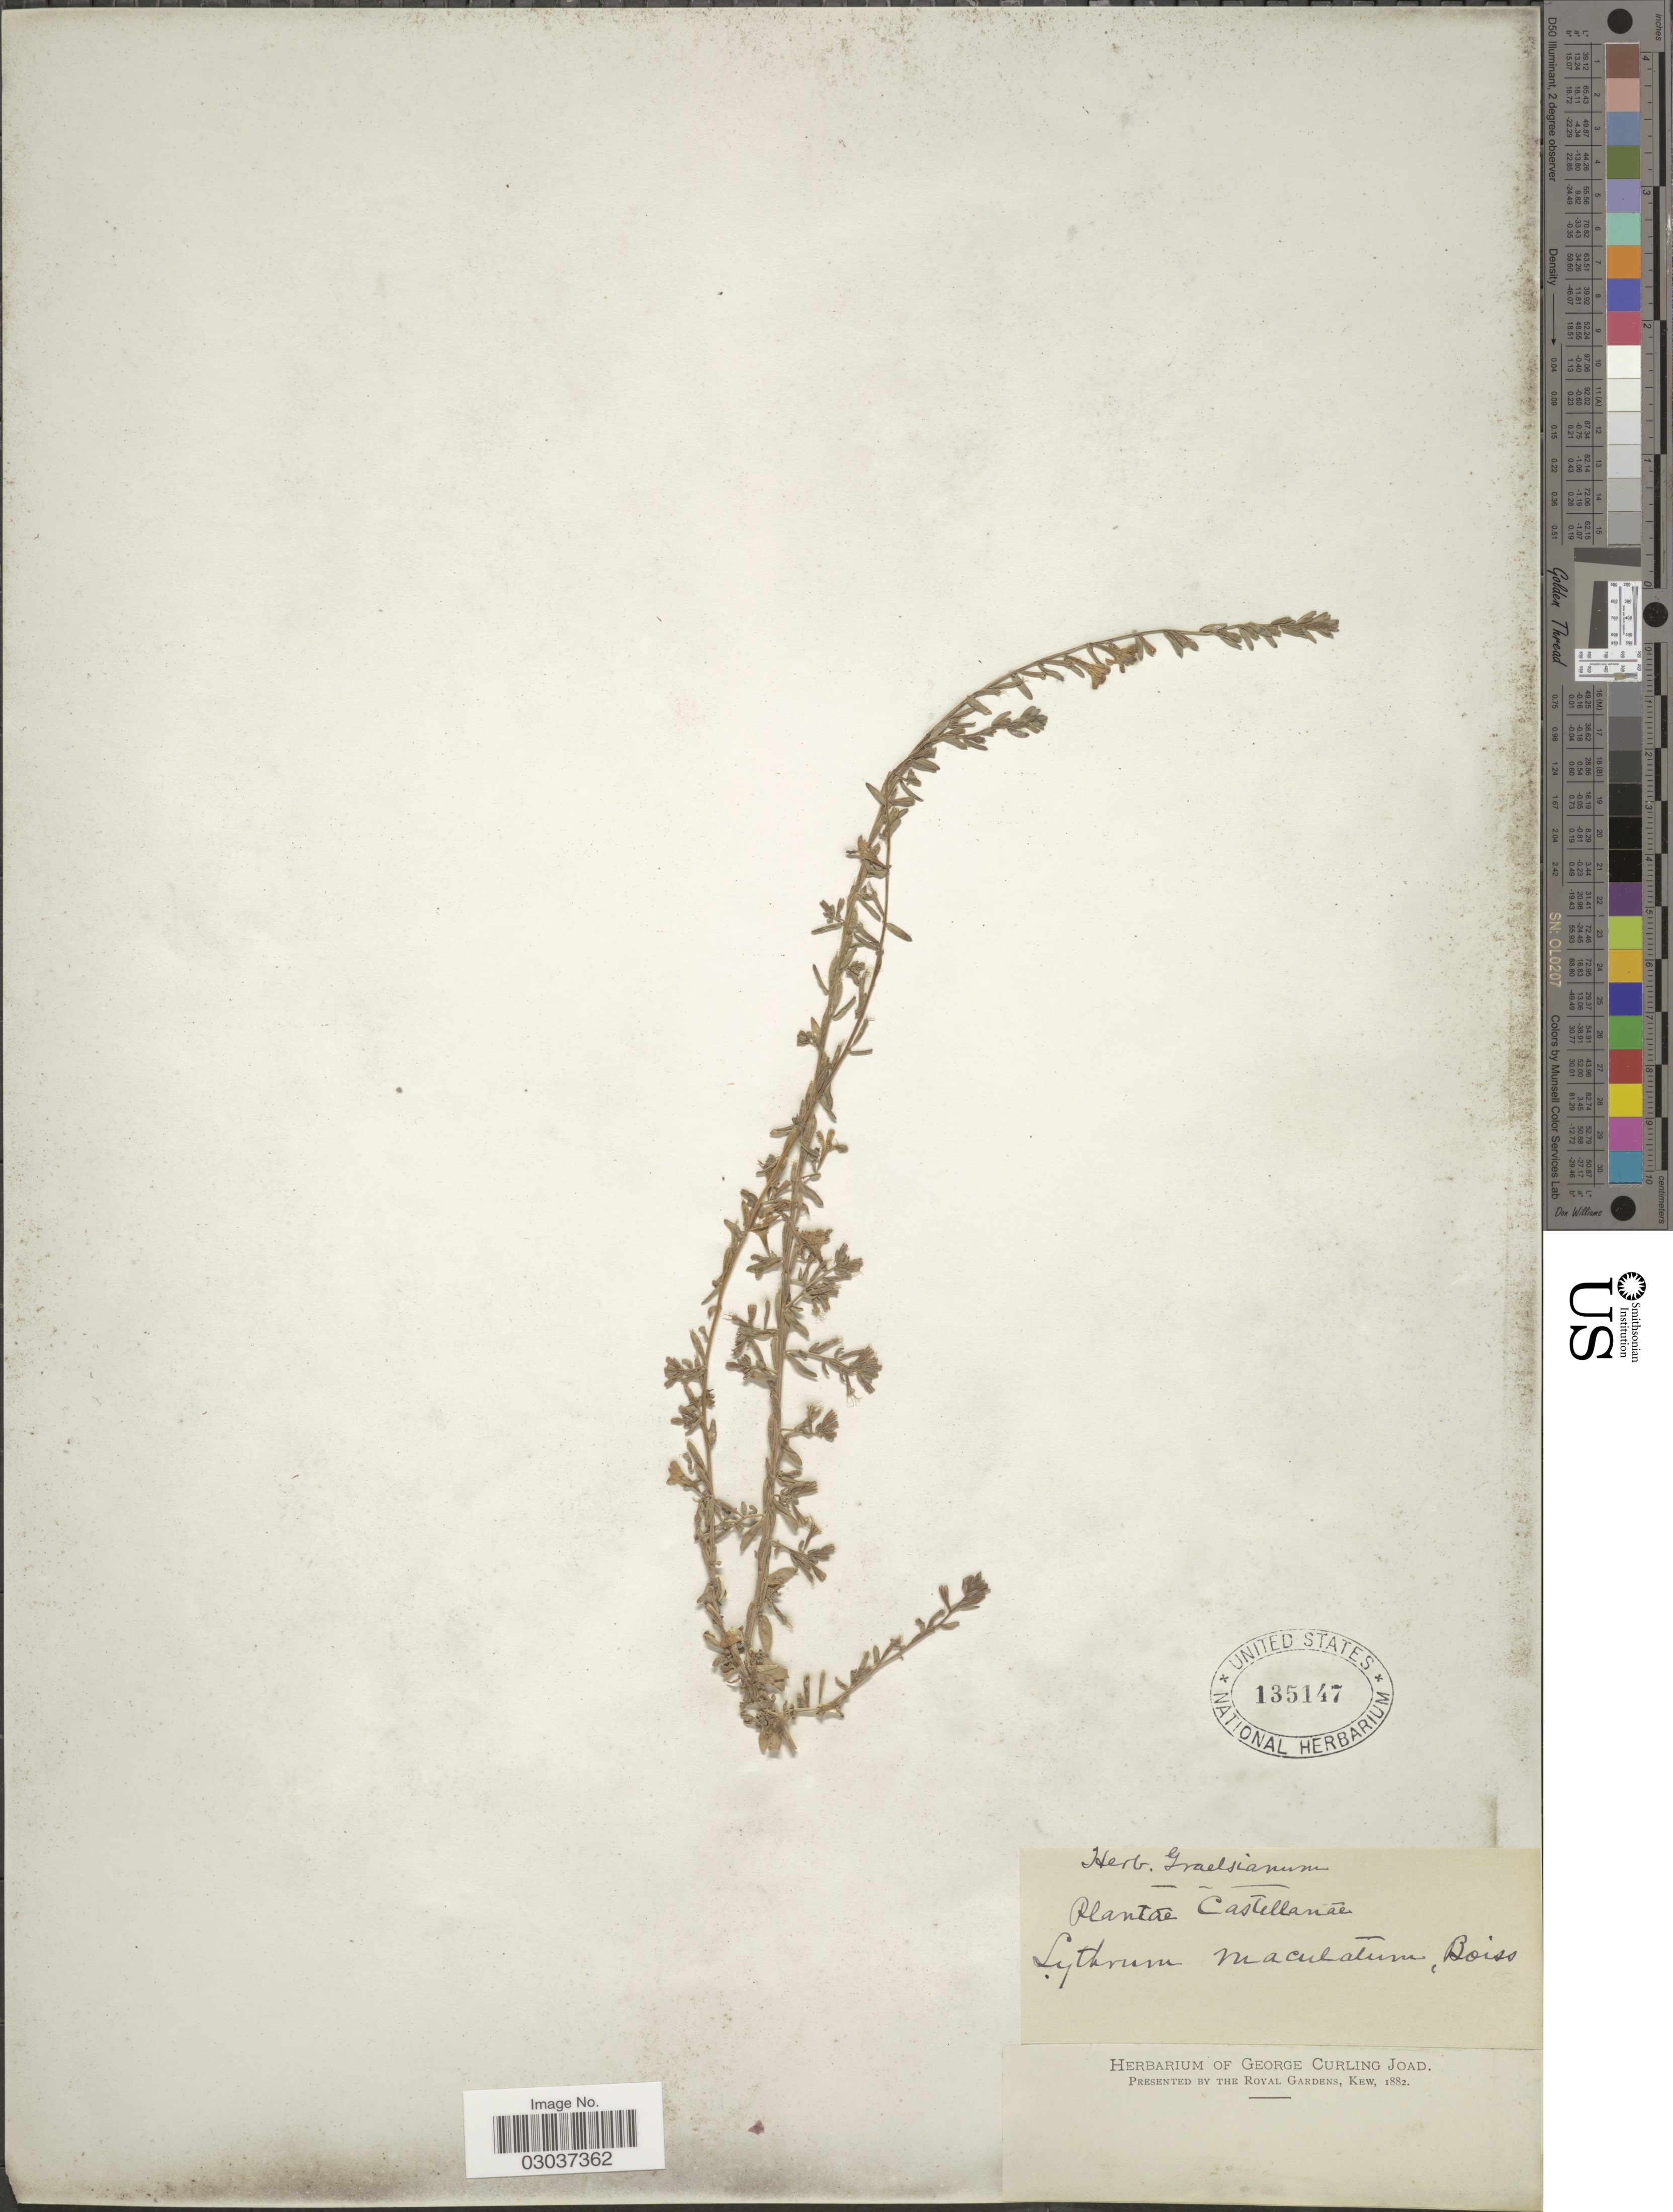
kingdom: Plantae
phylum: Tracheophyta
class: Magnoliopsida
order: Myrtales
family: Lythraceae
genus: Lythrum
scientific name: Lythrum maculatum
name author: Boiss. & Reut.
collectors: ex Herb. Graelsianum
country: France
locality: Castellanae.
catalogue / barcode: US 135147